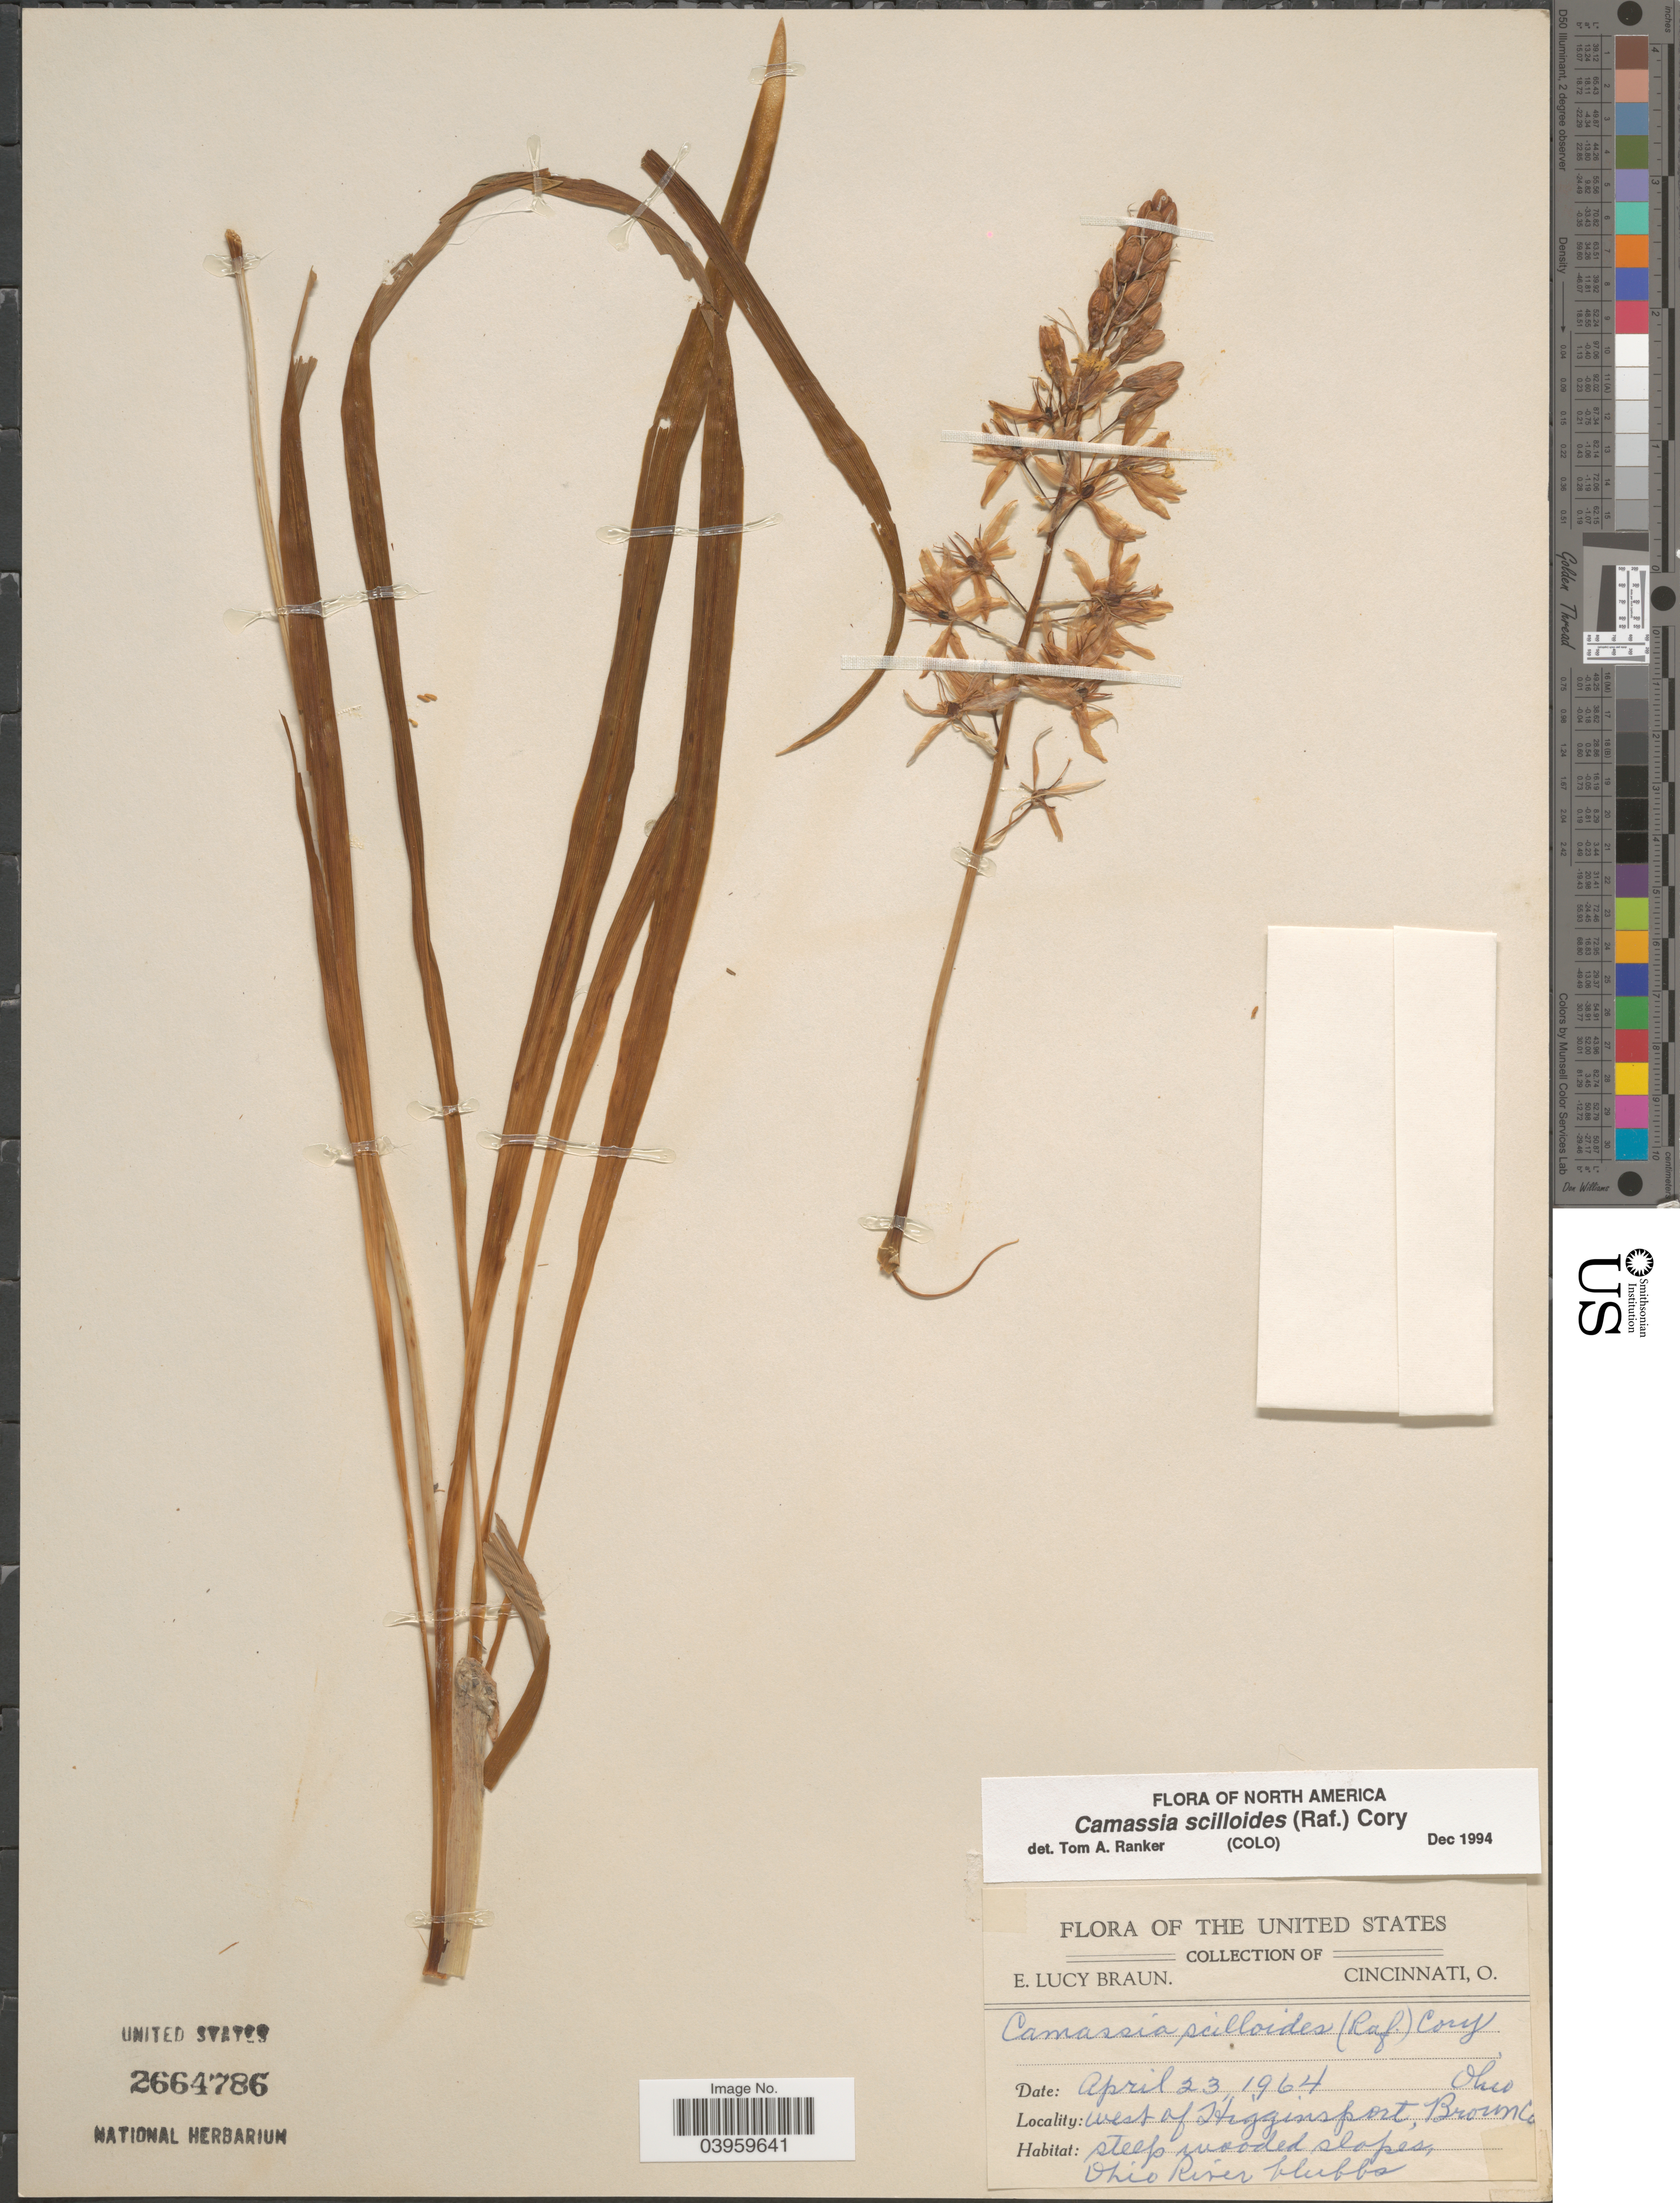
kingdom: Plantae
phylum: Tracheophyta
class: Liliopsida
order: Asparagales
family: Asparagaceae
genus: Camassia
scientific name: Camassia scilloides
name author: (Raf.) Cory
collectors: E. L. Braun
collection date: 1964-04-23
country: United States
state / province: Ohio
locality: West of Higginsport, Brown Co. Steep wooded slopes, Ohio River bluffs.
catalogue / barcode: US 2664786